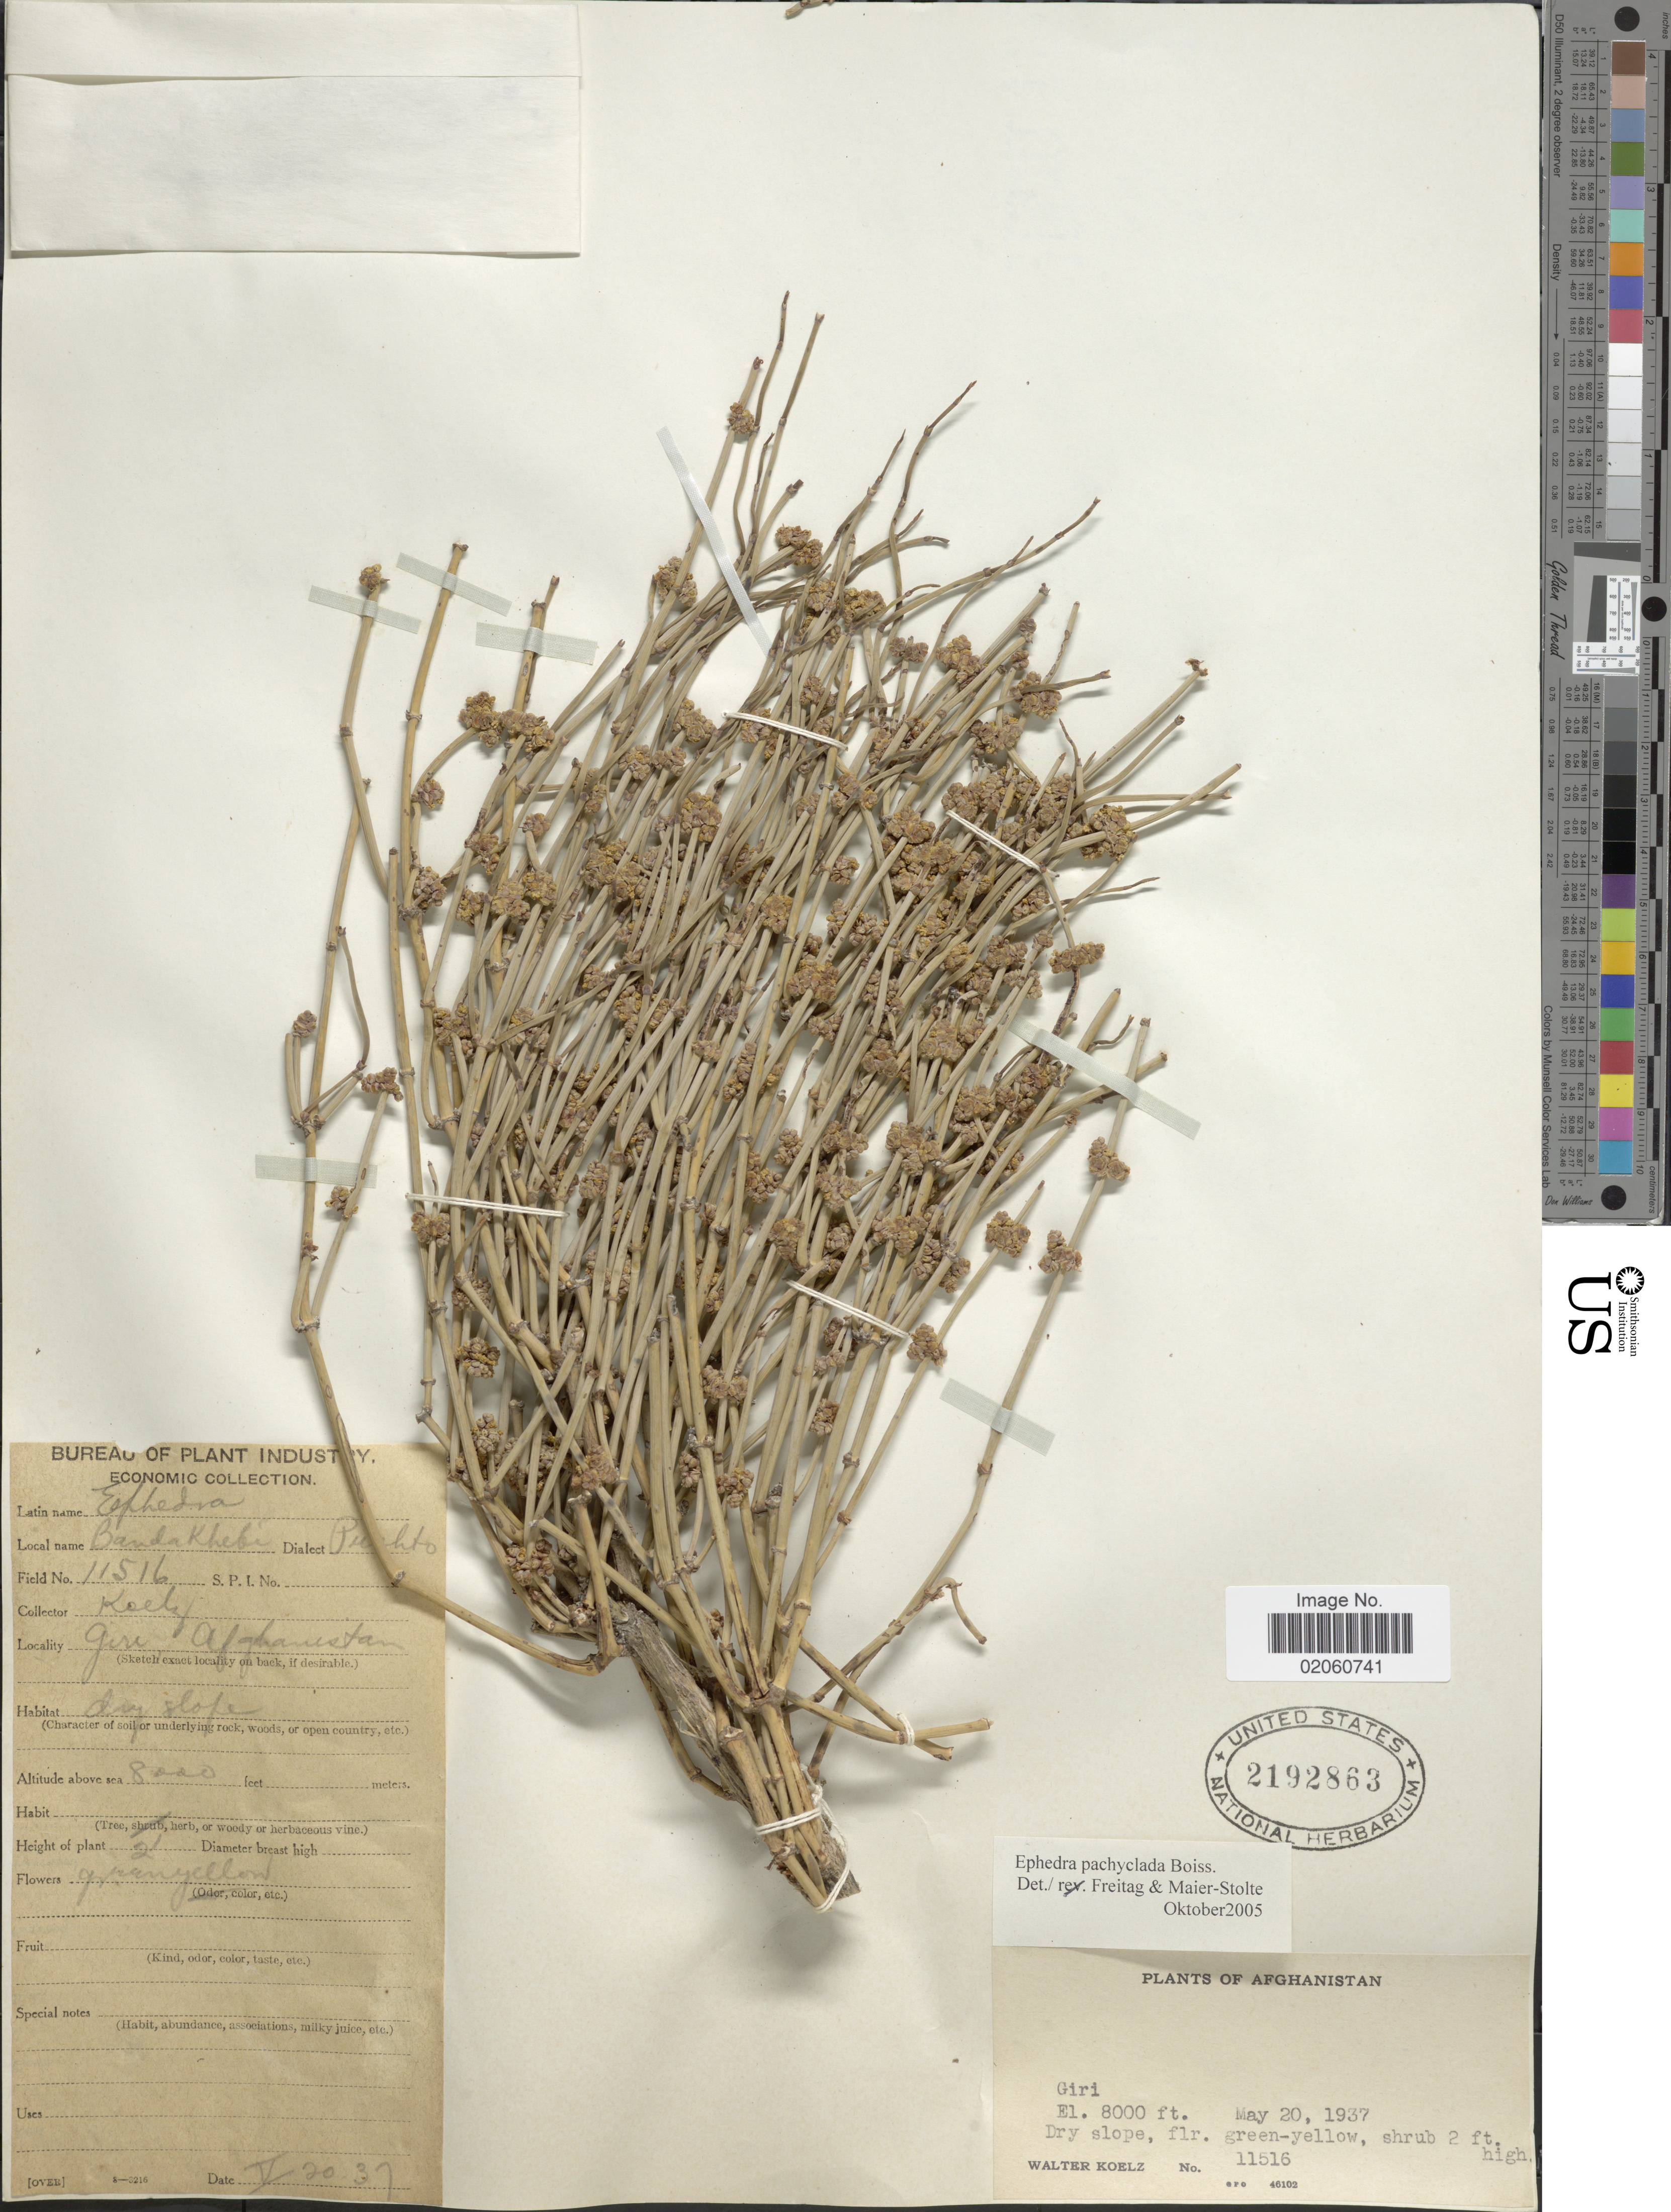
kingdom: Plantae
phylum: Tracheophyta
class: Gnetopsida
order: Ephedrales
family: Ephedraceae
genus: Ephedra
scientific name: Ephedra pachyclada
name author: Boiss.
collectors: W. N. Koelz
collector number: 11516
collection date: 1937-05-20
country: Afghanistan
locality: Giri, Dry slope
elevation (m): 2438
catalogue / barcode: US 2192863